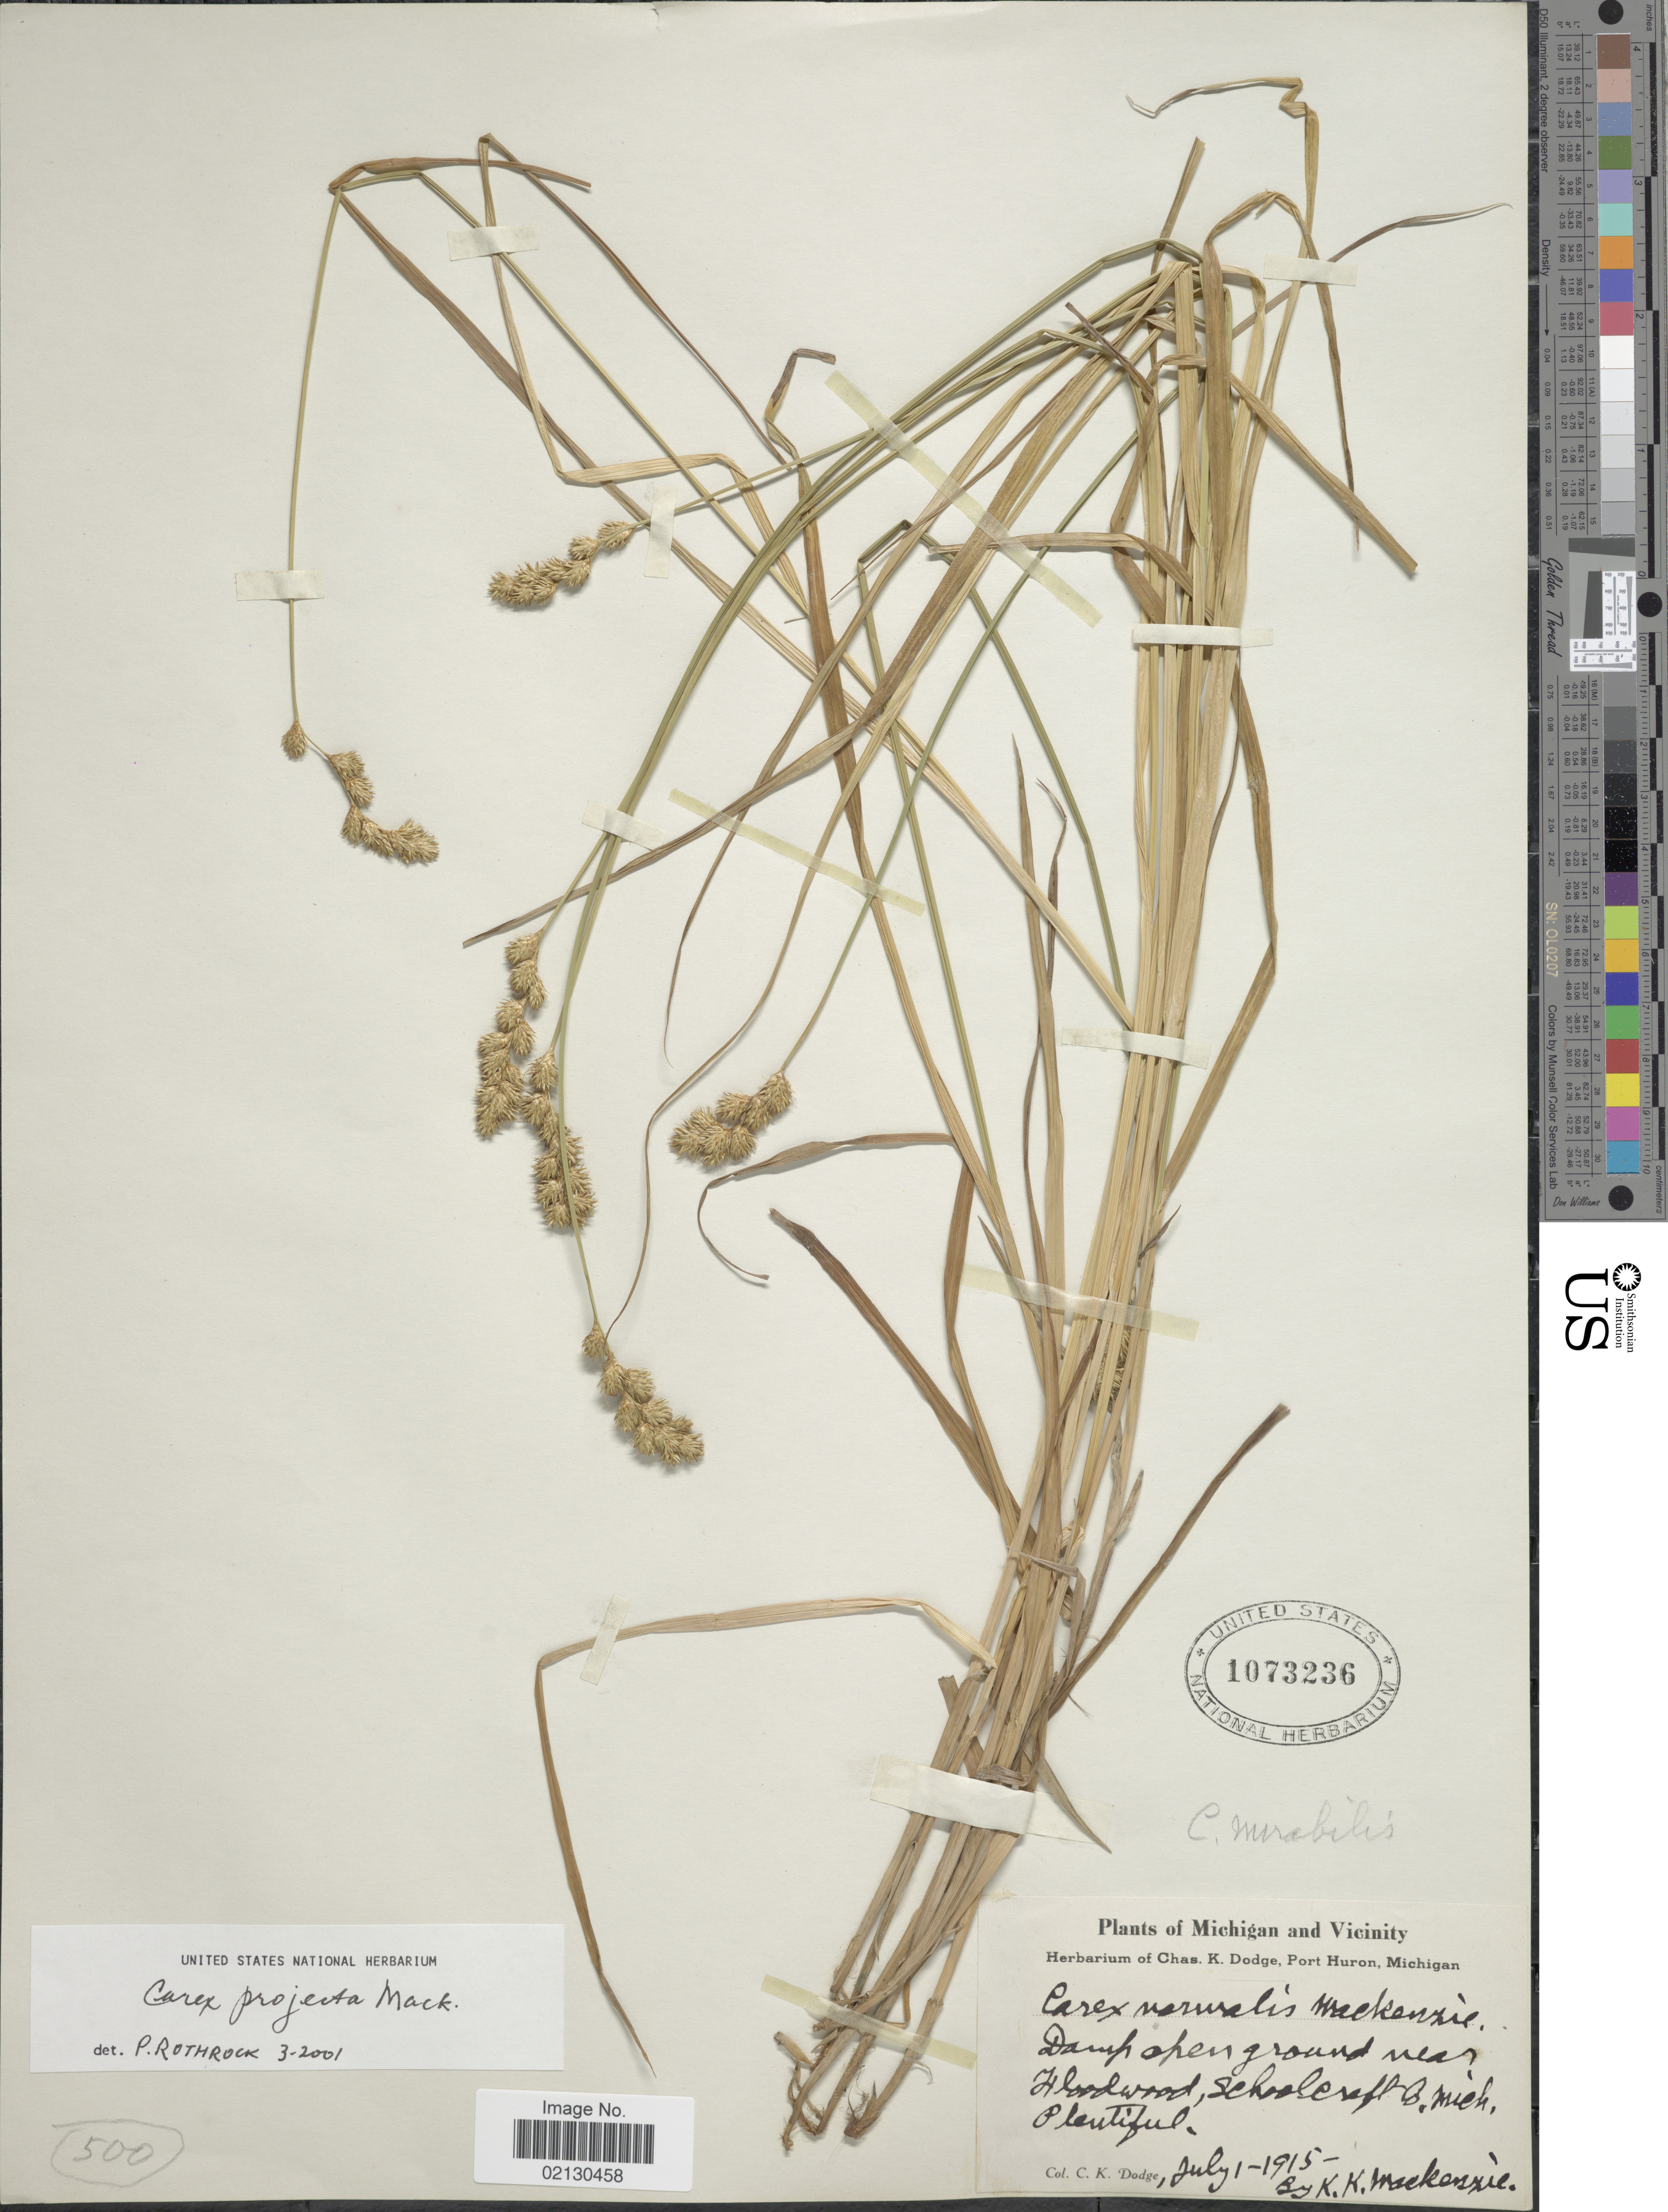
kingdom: Plantae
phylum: Tracheophyta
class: Liliopsida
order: Poales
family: Cyperaceae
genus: Carex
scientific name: Carex projecta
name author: Mack.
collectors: C. K. Dodge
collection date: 1915-07-01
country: United States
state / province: Michigan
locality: Michigan and vicinity. near Floodwood, Schoolcraft Co.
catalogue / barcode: US 1073236